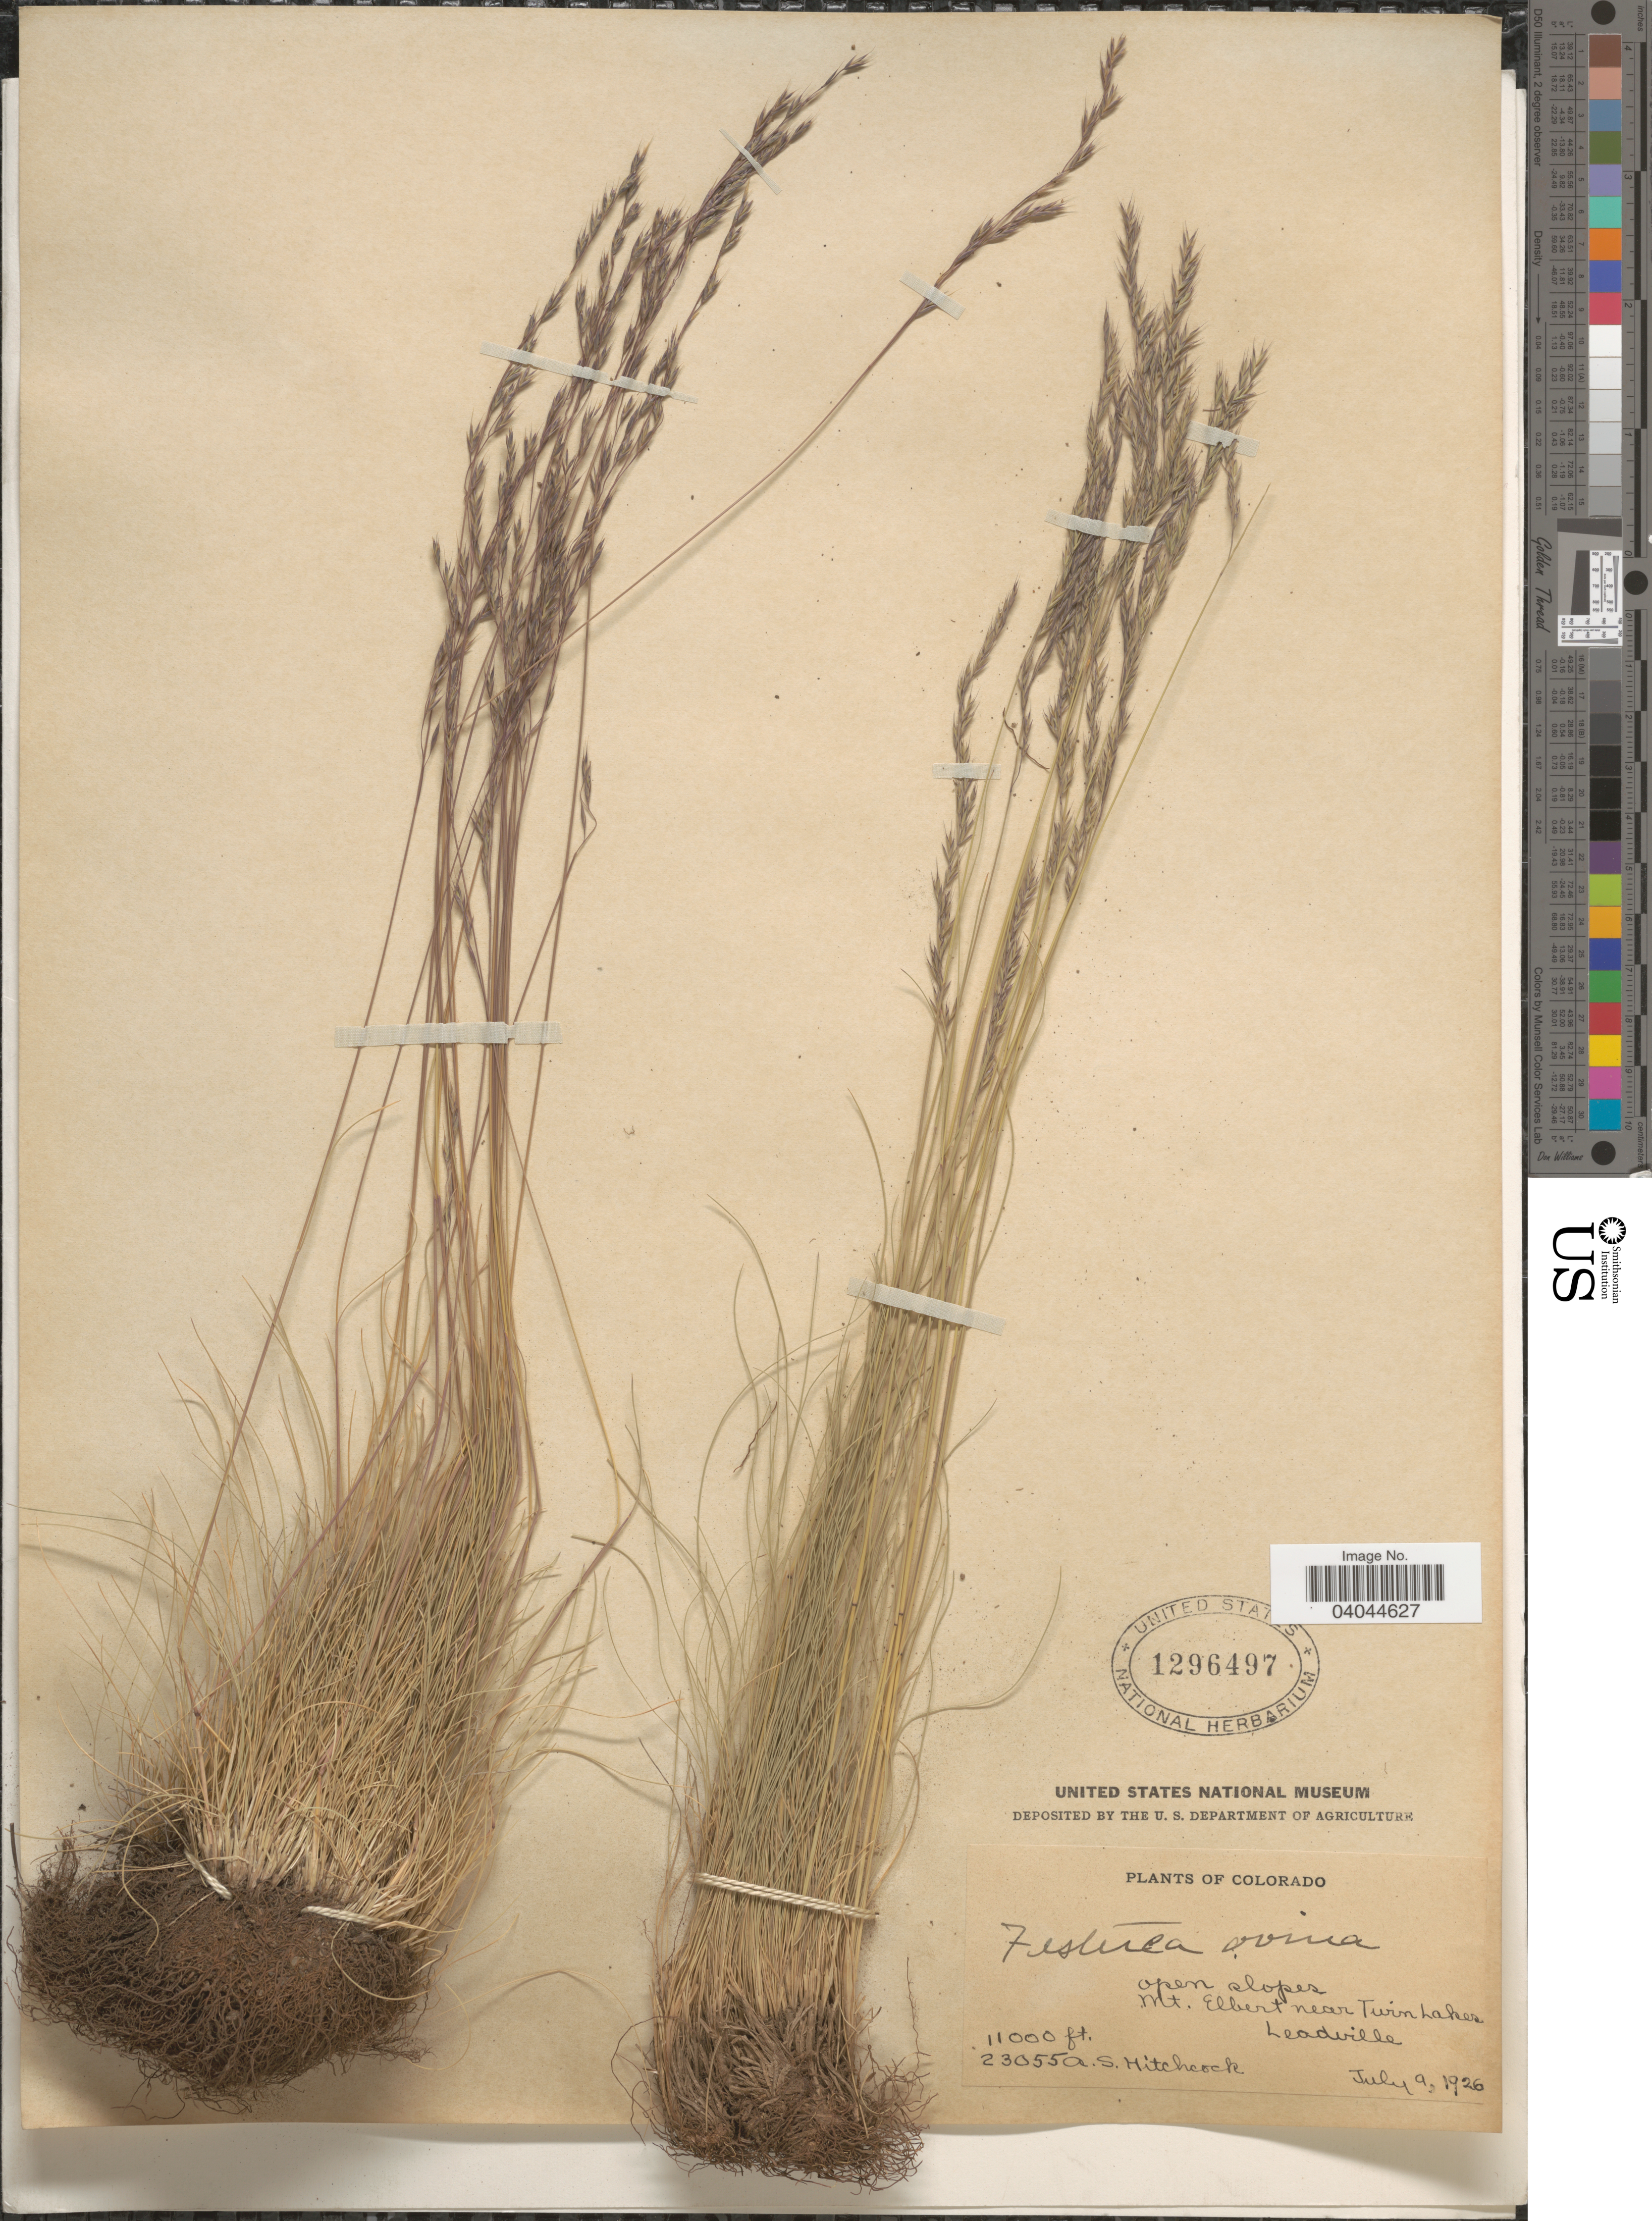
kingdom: Plantae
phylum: Tracheophyta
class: Liliopsida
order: Poales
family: Poaceae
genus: Festuca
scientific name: Festuca ovina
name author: L.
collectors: A. S. Hitchcock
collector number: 23055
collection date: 1926-07-09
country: United States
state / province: Colorado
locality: Open slopes. Mt Elbert near Twin Lakes. Leadville.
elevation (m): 3353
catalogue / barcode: US 1296497